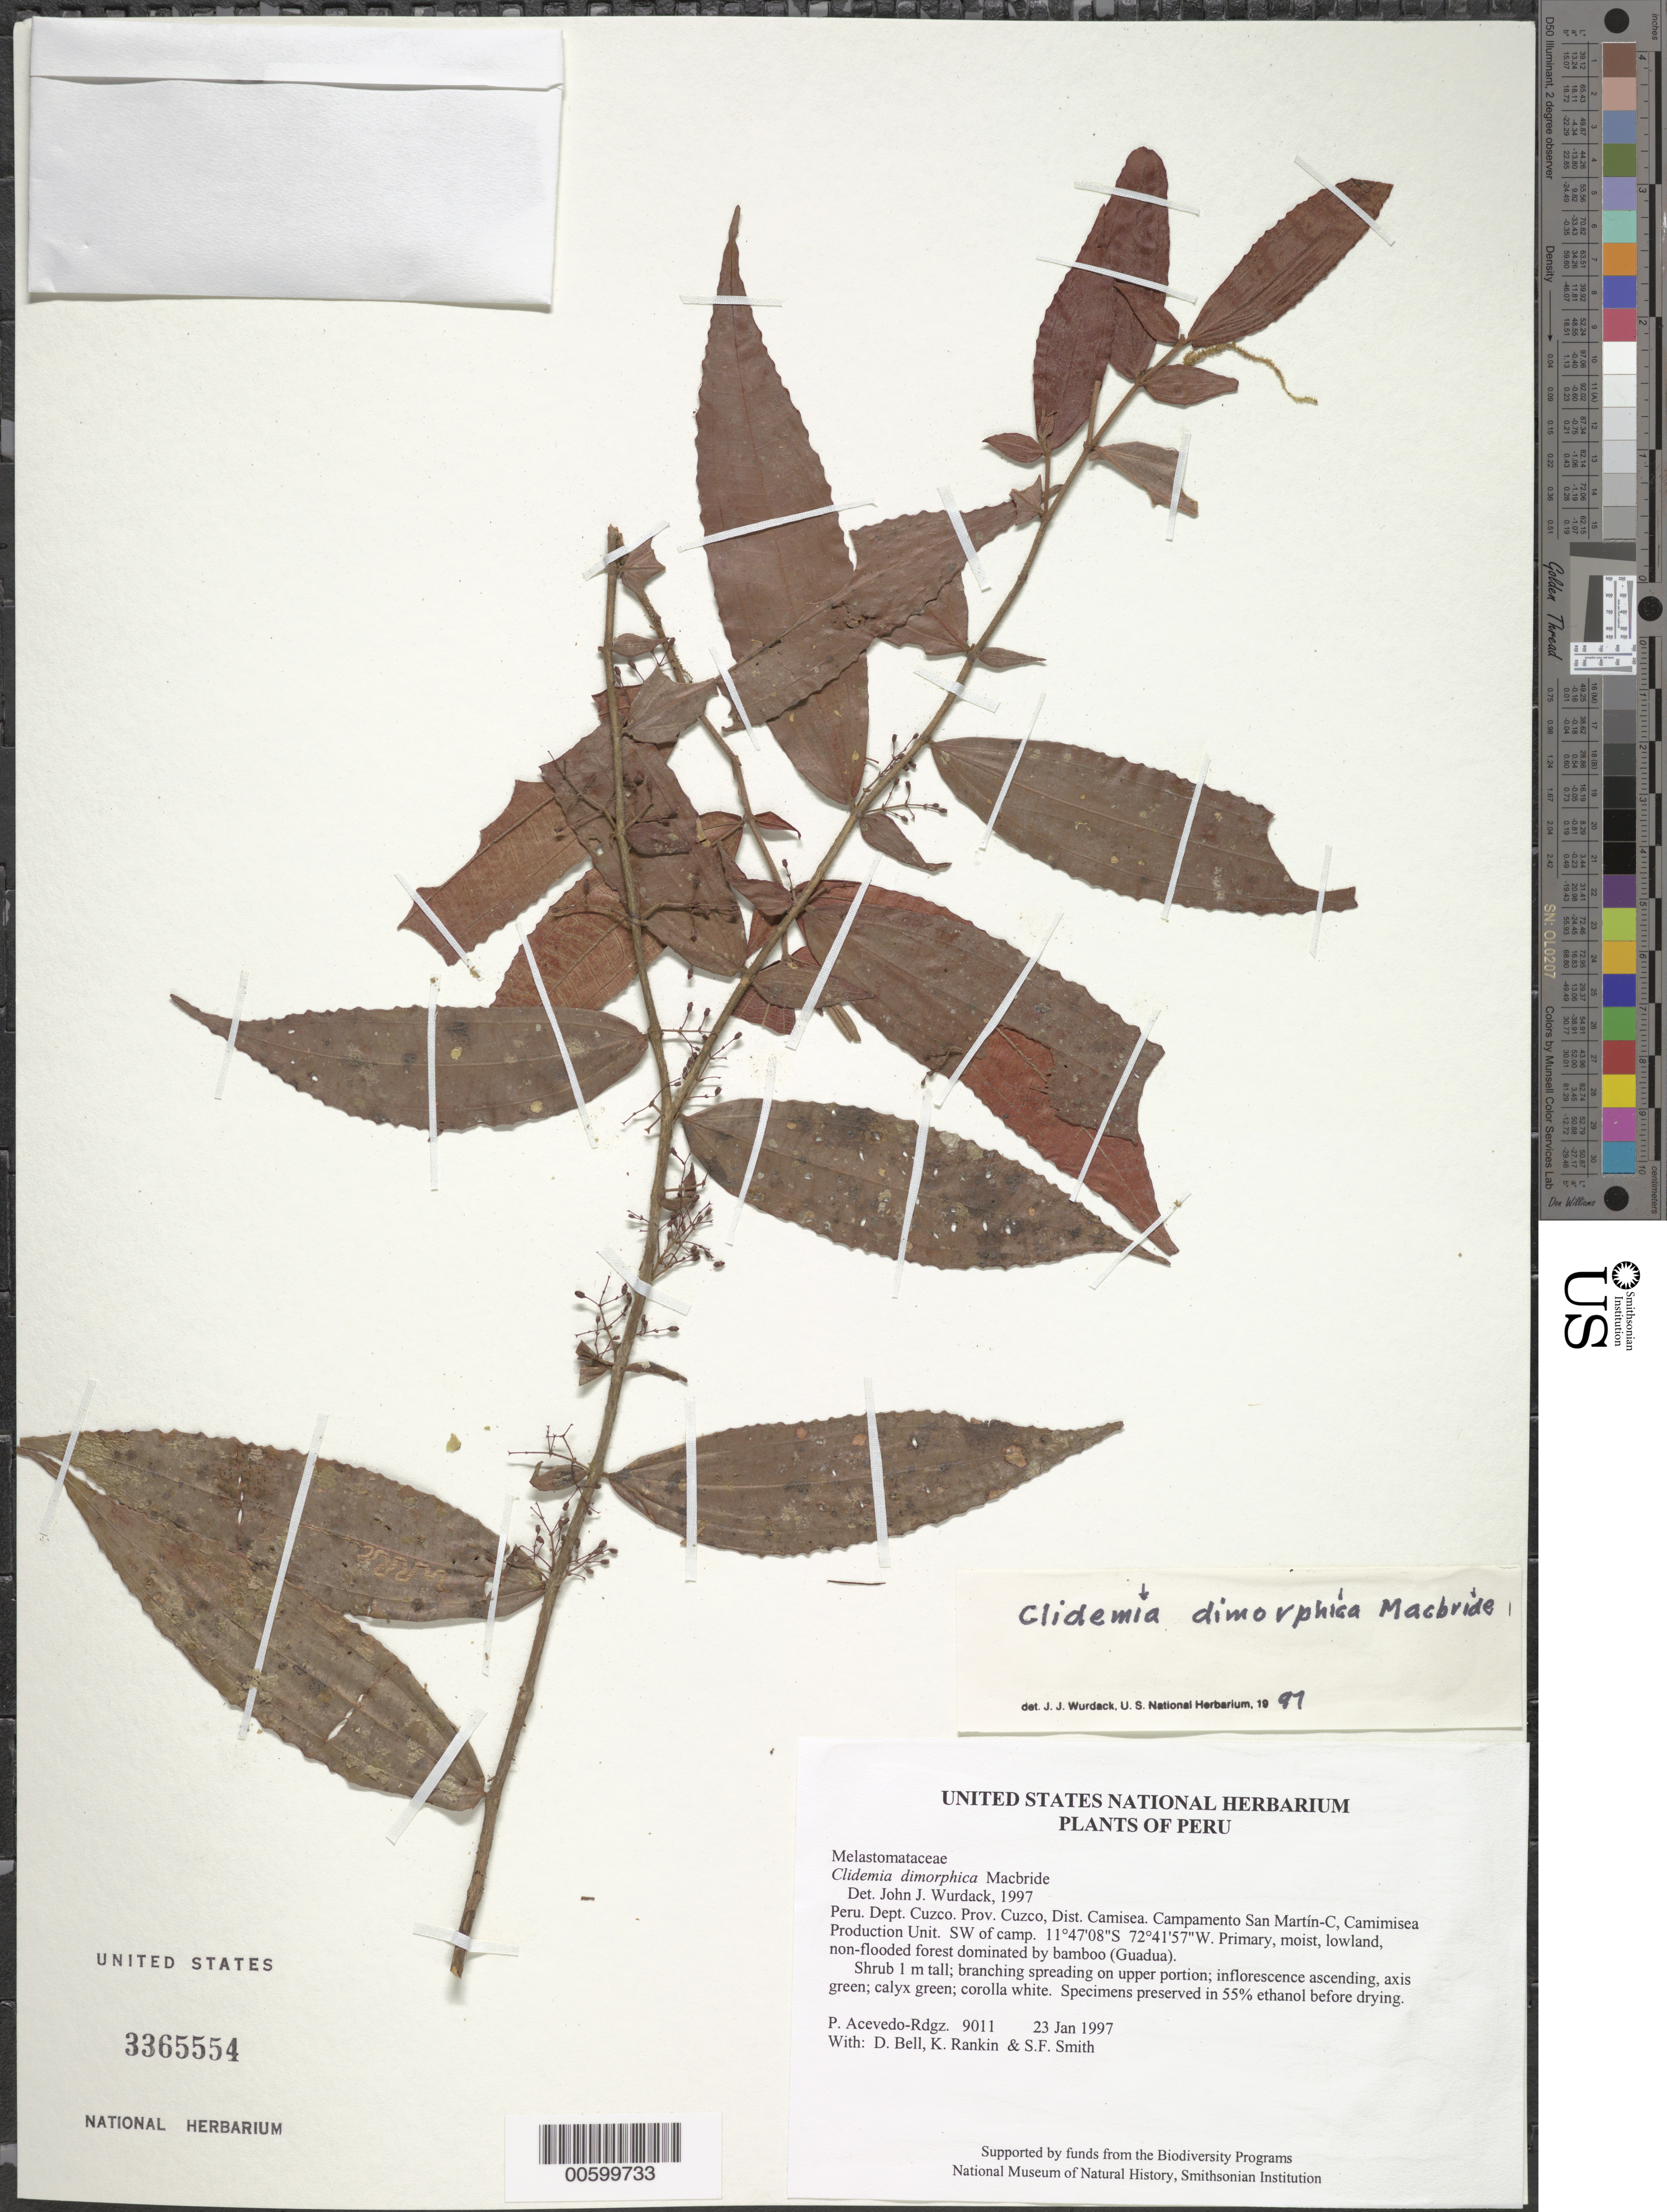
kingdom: Plantae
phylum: Tracheophyta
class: Magnoliopsida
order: Myrtales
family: Melastomataceae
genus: Clidemia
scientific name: Clidemia dimorphica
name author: J.F. Macbr.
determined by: Wurdack, John J., (US), US (UNITED STATES)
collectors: P. Acevedo-Rodr., D. A. Bell, K. B. Rankin & S.F. Smith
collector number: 9011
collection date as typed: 23 Jan 1997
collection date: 1997-01-23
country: Peru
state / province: Cusco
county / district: Cusco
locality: Districto Camisea, Campamento San Martín-C, Camimisea Production Unit. SW of camp.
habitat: Primary, moist, lowland, non-flooded forest dominated by bamboo (Guadua).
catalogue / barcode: US 3365554